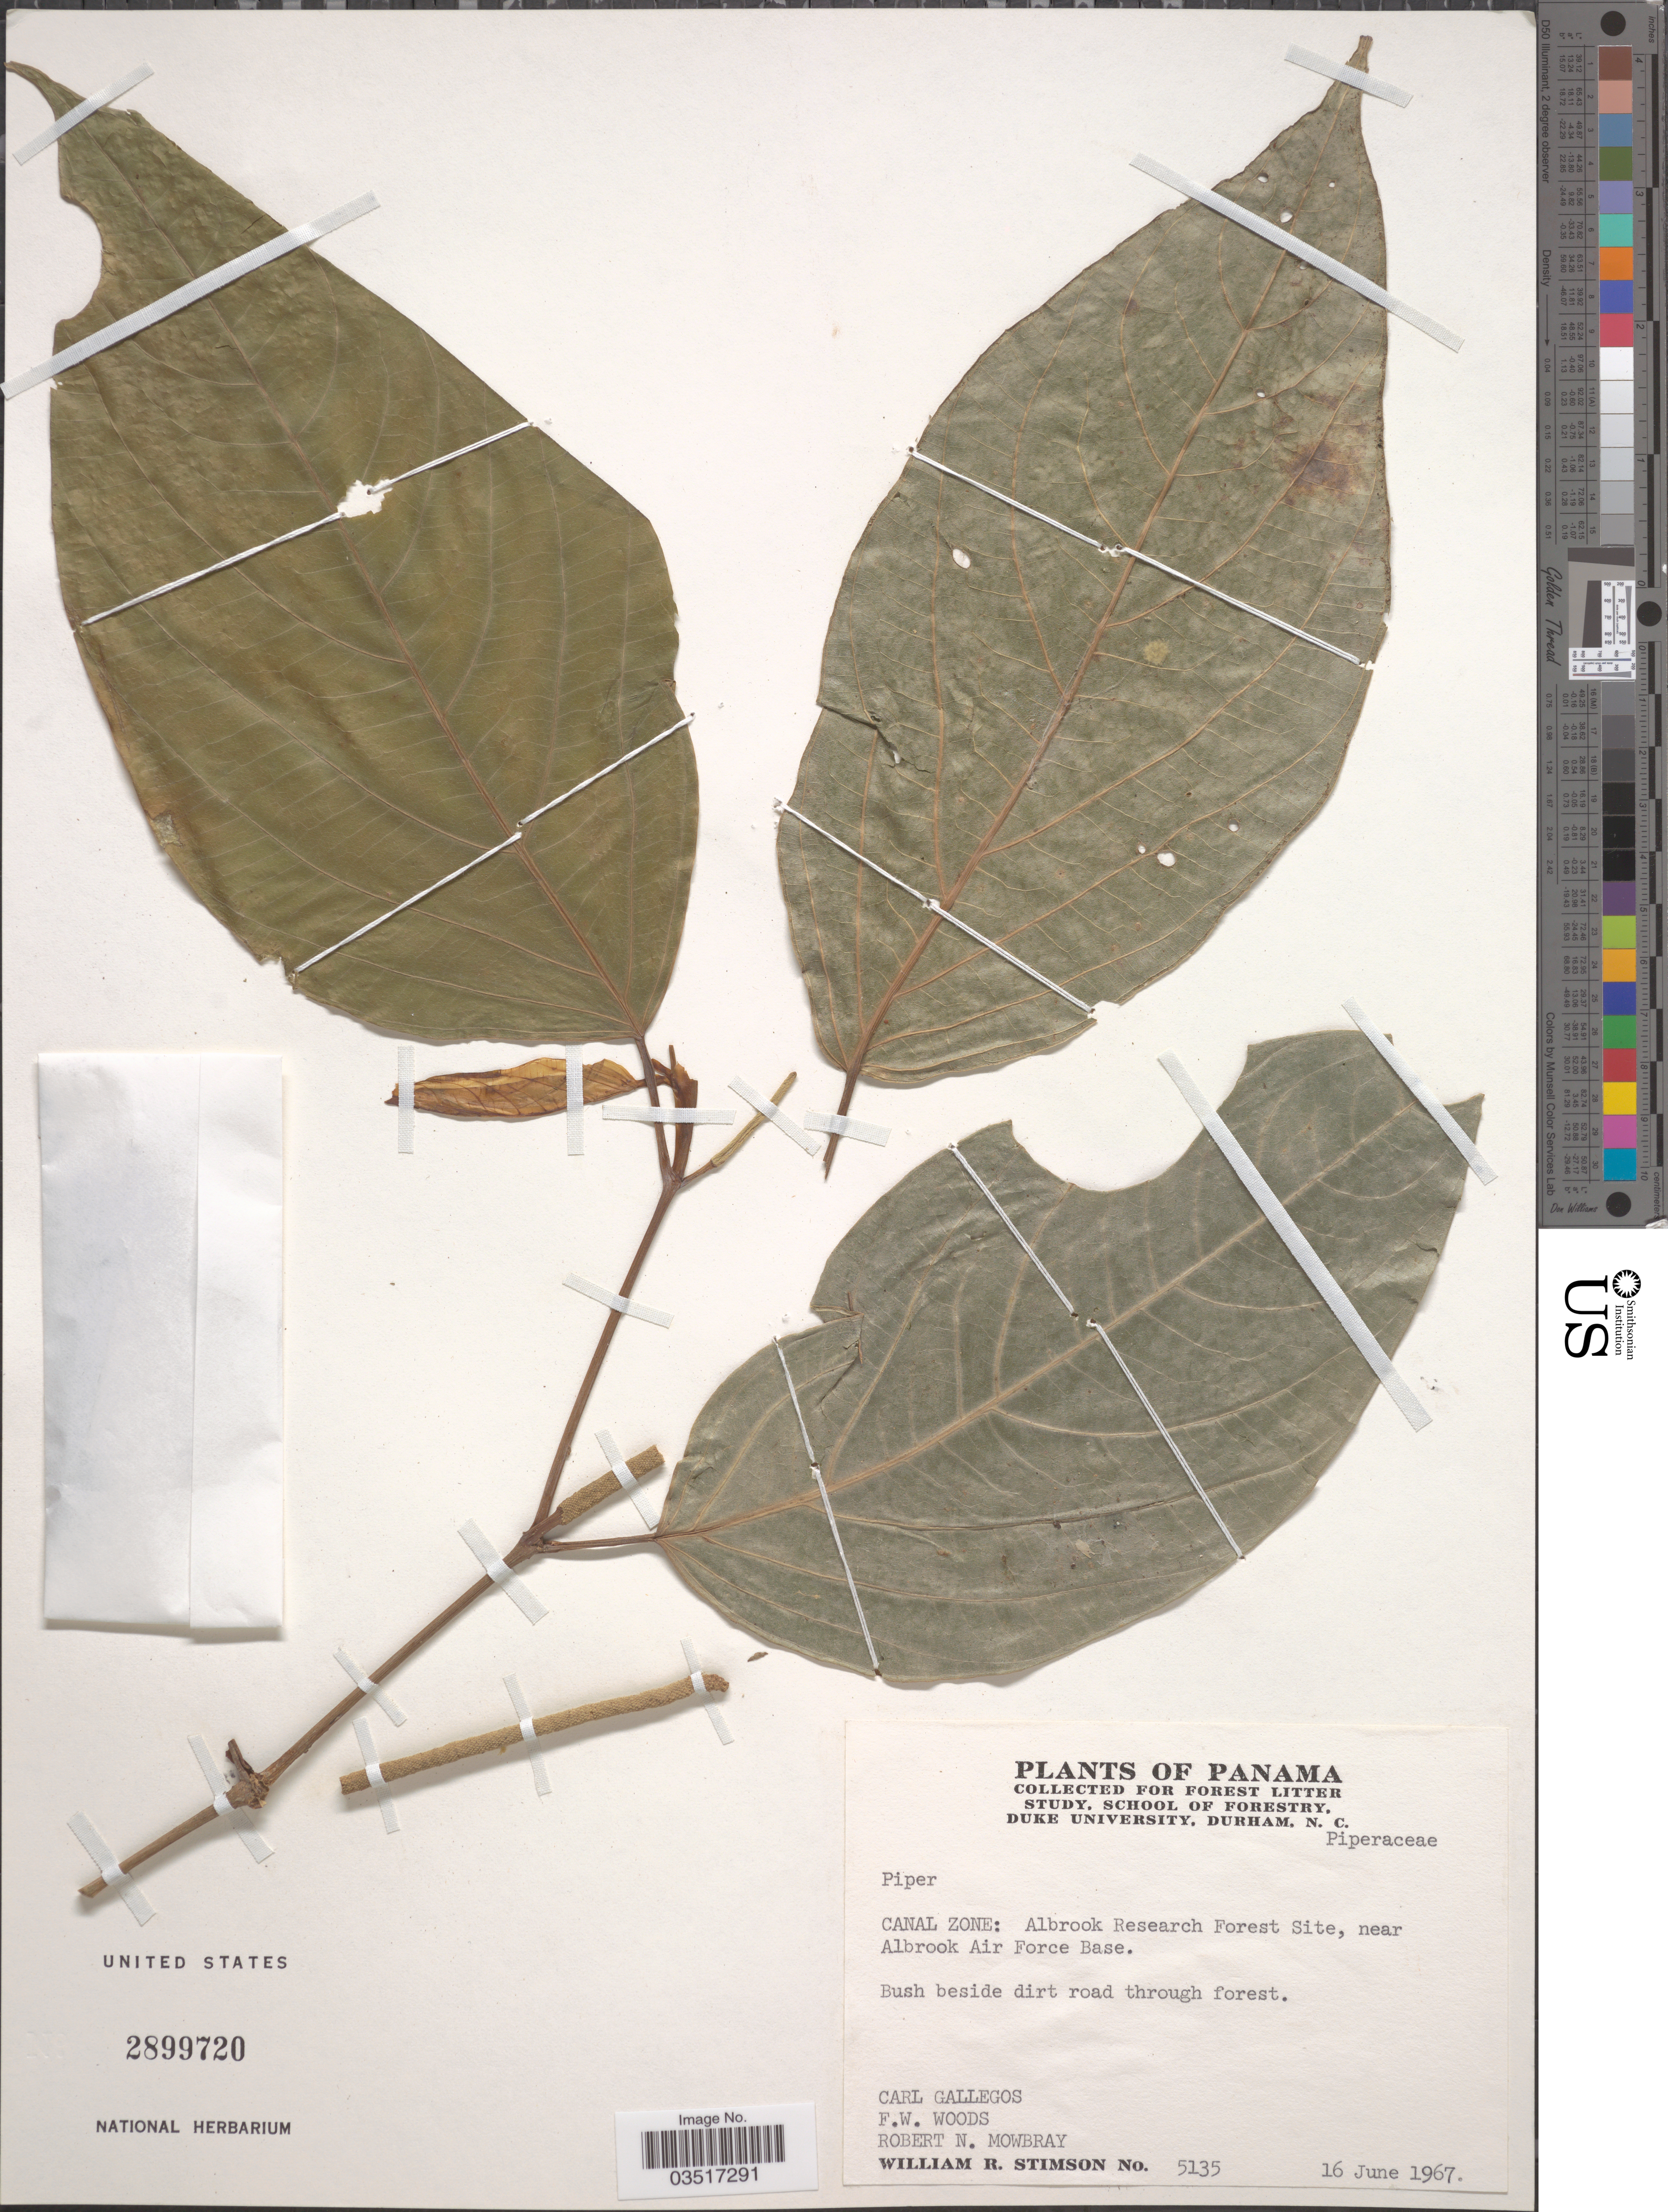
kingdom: Plantae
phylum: Tracheophyta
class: Magnoliopsida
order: Piperales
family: Piperaceae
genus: Piper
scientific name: Piper sp.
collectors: C. Gallegos, F. W. Woods, R. Mowbray & W. R. Stimson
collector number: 5135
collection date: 1967-06-16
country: Panama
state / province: Colón / Panamá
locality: Canal Zone: Albrook Research Forest Site, near Albrook Air Force Base.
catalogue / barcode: US 2899720